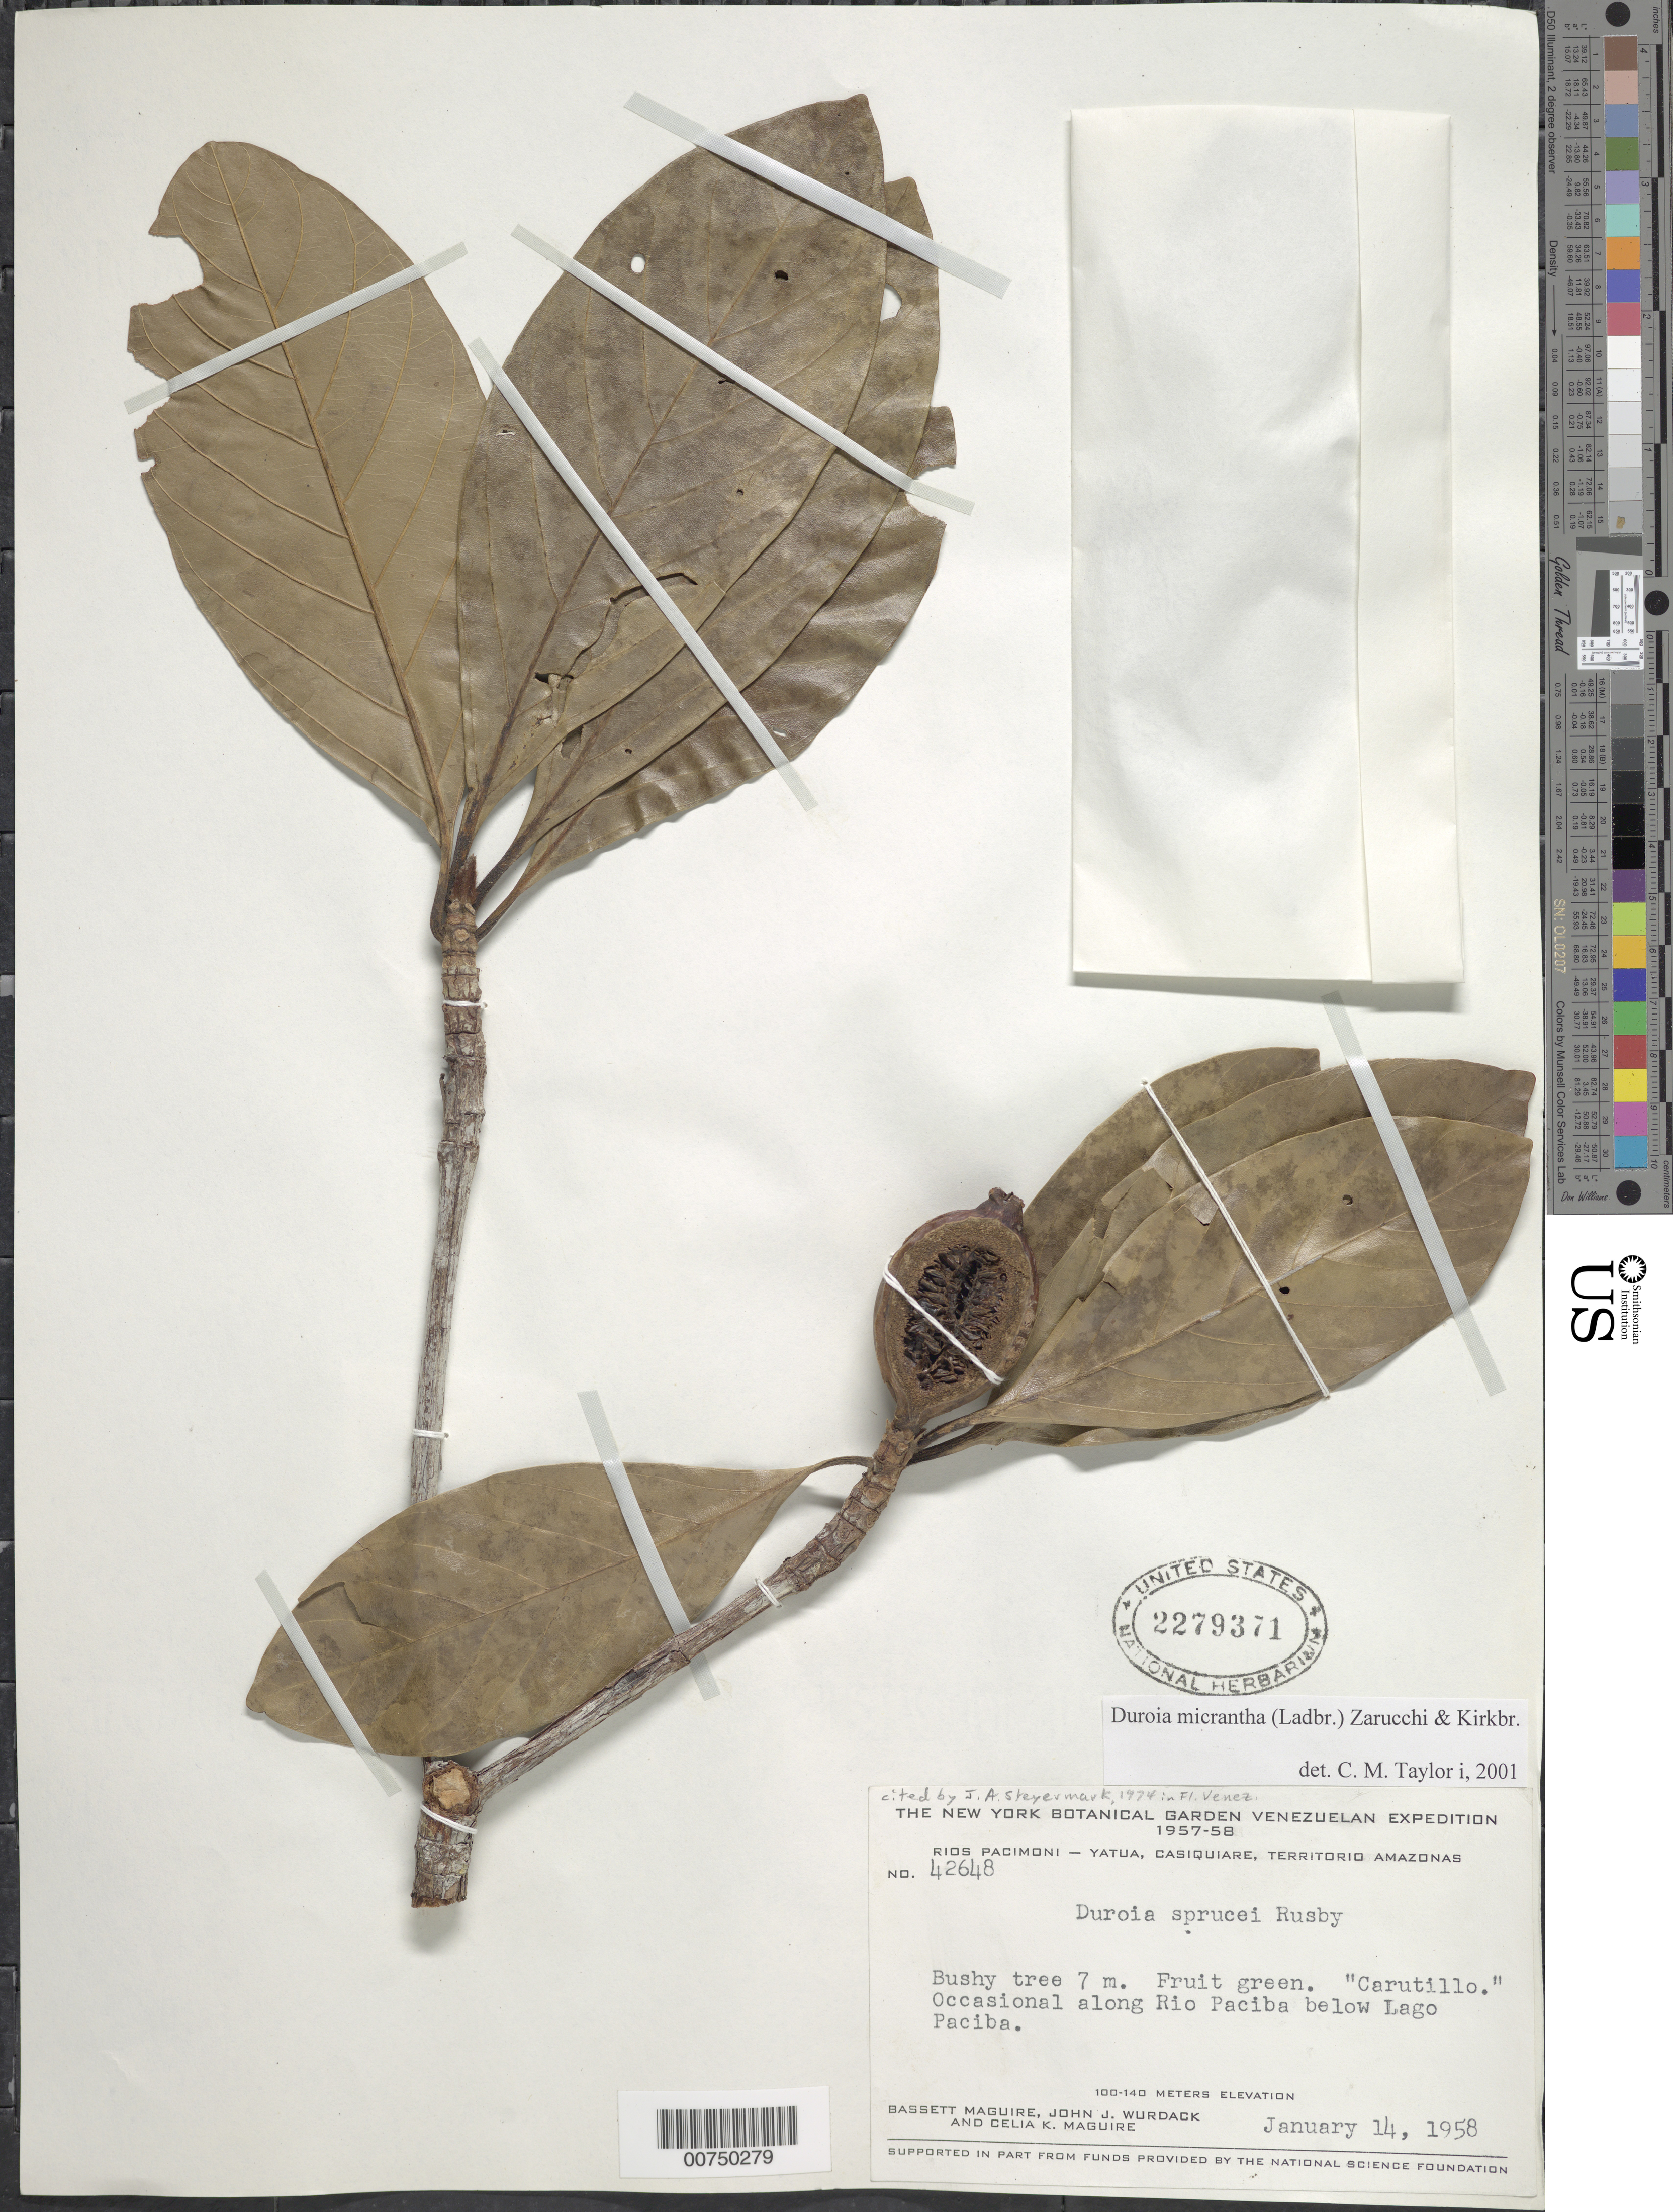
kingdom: Plantae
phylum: Tracheophyta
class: Magnoliopsida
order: Gentianales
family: Rubiaceae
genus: Duroia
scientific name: Duroia micrantha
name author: (Ladbr.) Zarucchi & J.H. Kirkbr.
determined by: Taylor, Charlotte M.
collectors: B. Maguire, J. J. Wurdack & C. K. Maguire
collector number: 42648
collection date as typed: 14-Jan-58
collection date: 1958-01-14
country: Venezuela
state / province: Amazonas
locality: Río Paciba, below Lago Paciba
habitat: Along river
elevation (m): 100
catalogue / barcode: US 2279371